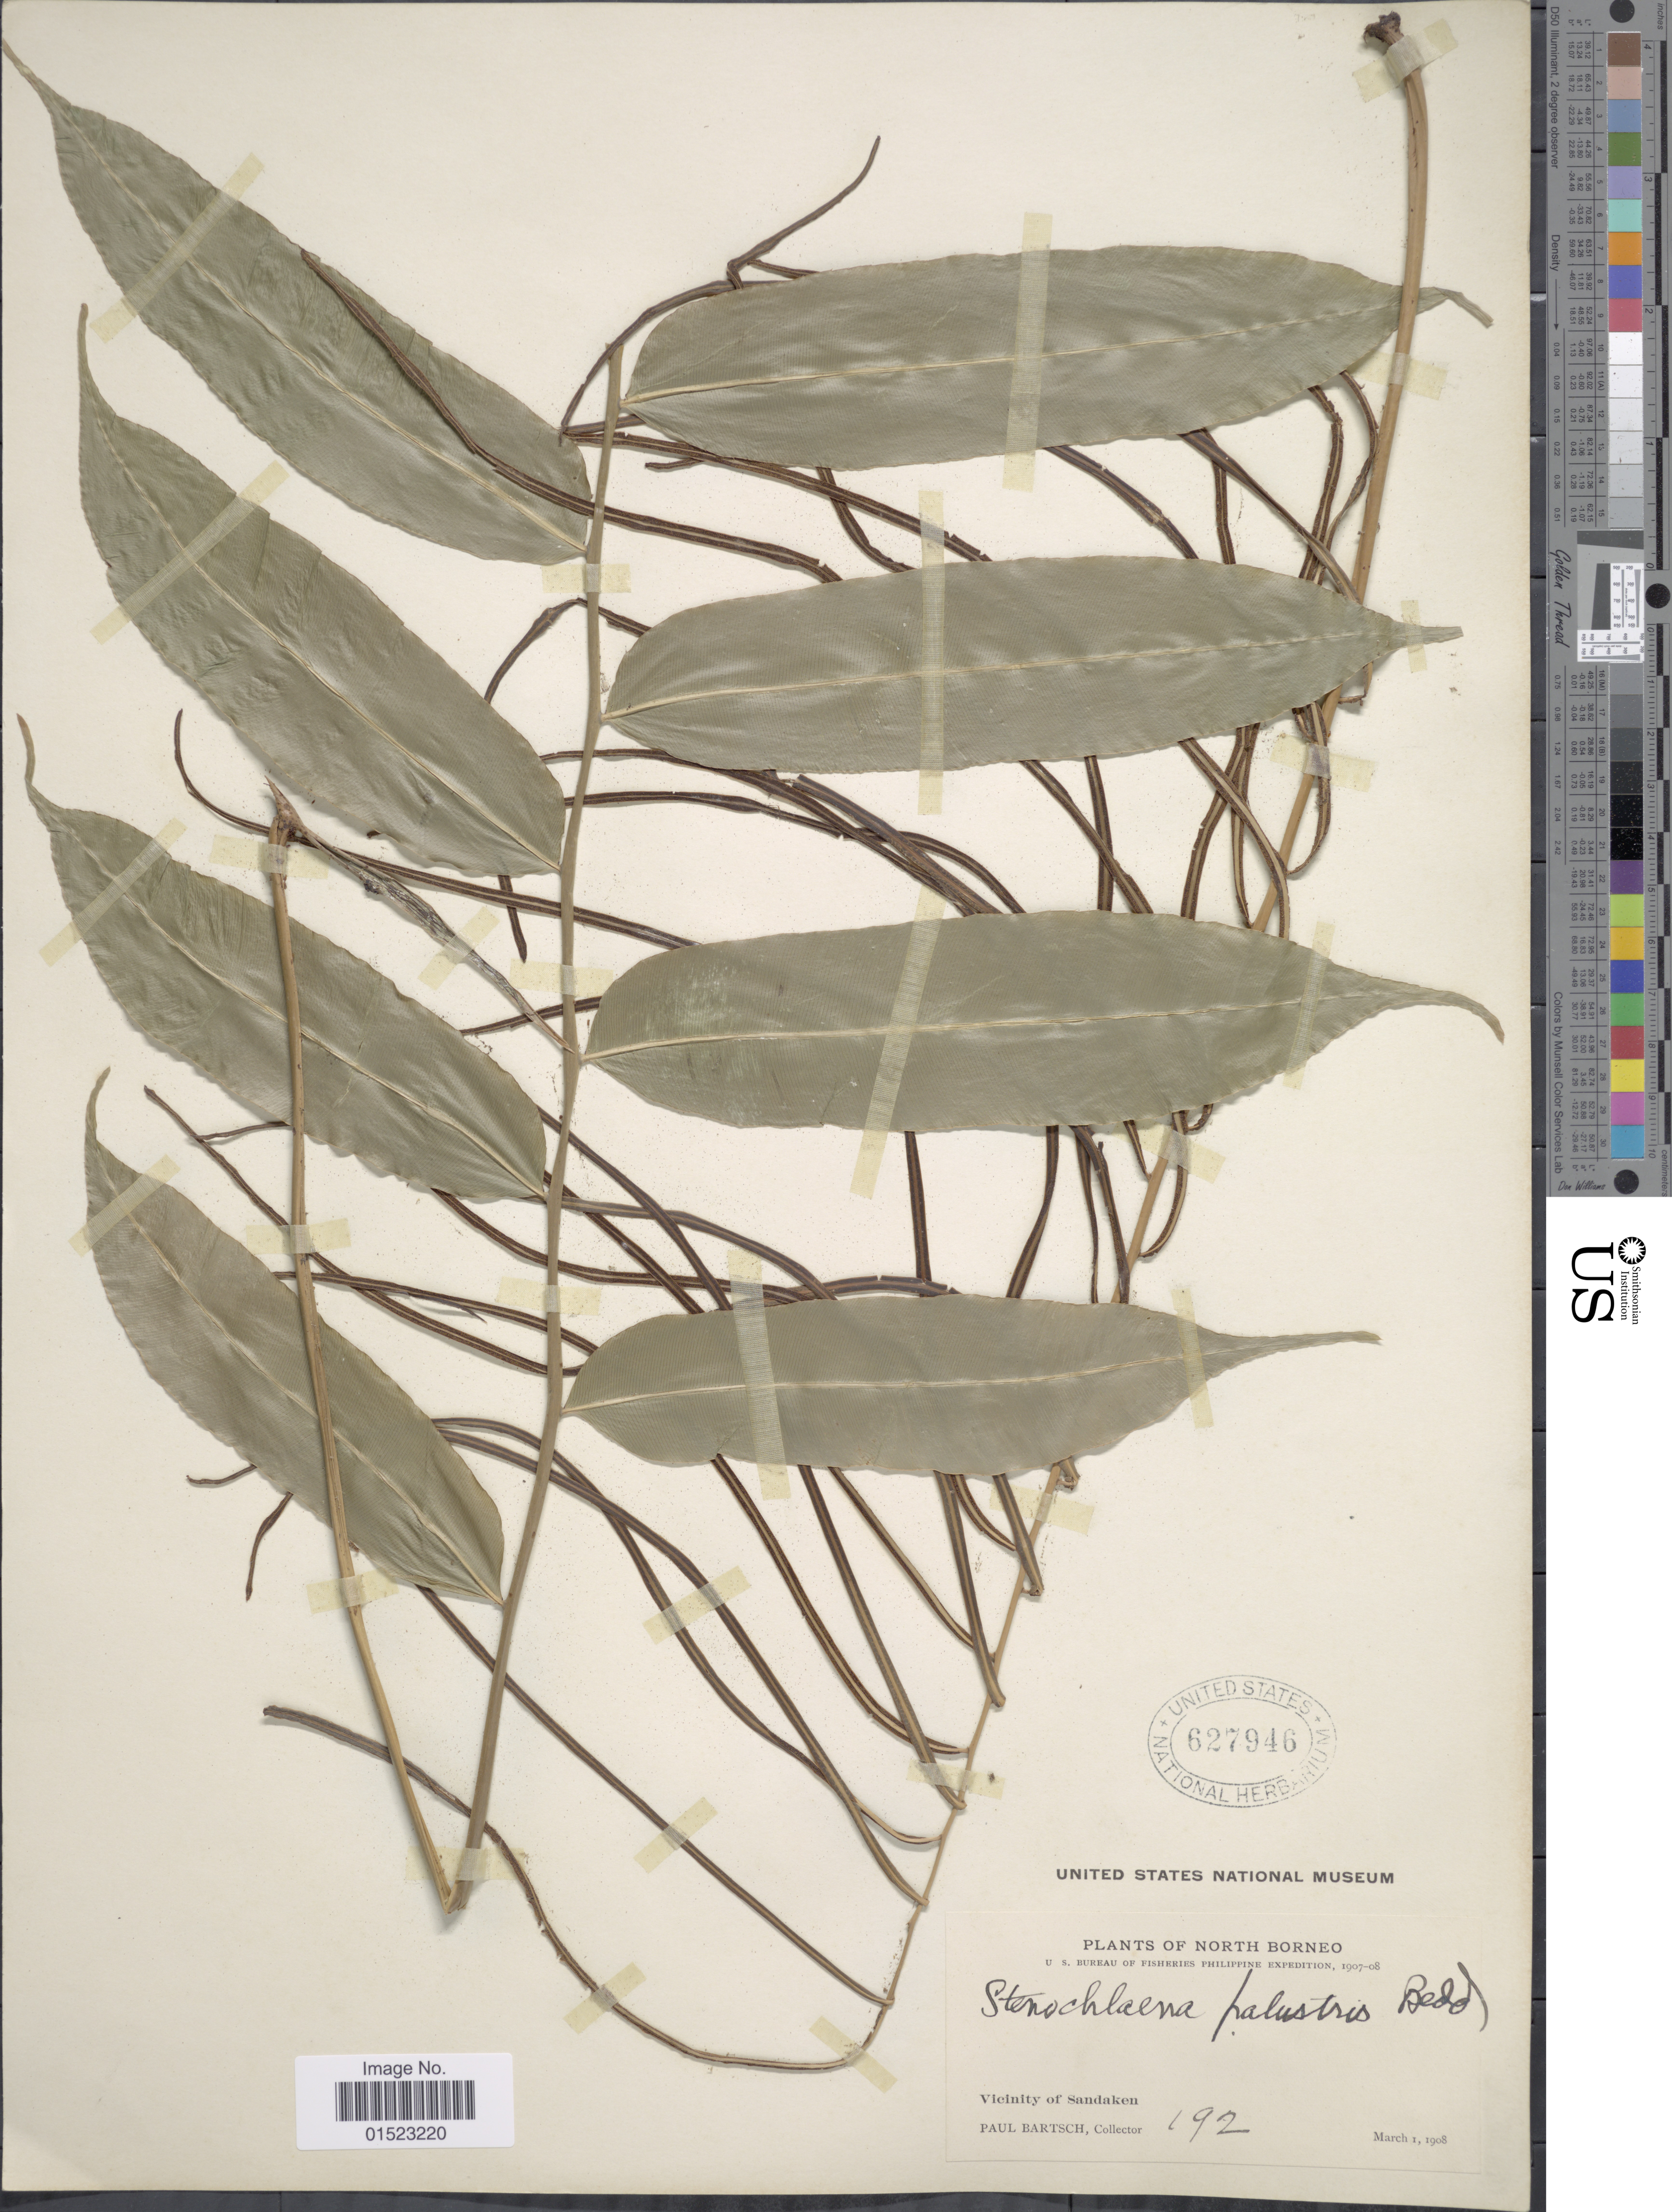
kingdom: Plantae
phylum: Tracheophyta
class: Polypodiopsida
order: Polypodiales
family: Blechnaceae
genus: Stenochlaena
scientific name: Stenochlaena palustris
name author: (Burm. f.) Bedd.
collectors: P. Bartsch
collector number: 192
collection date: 1908-03-01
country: Malaysia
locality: North Borneo, Vicinity of Sandaken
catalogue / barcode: US 627946